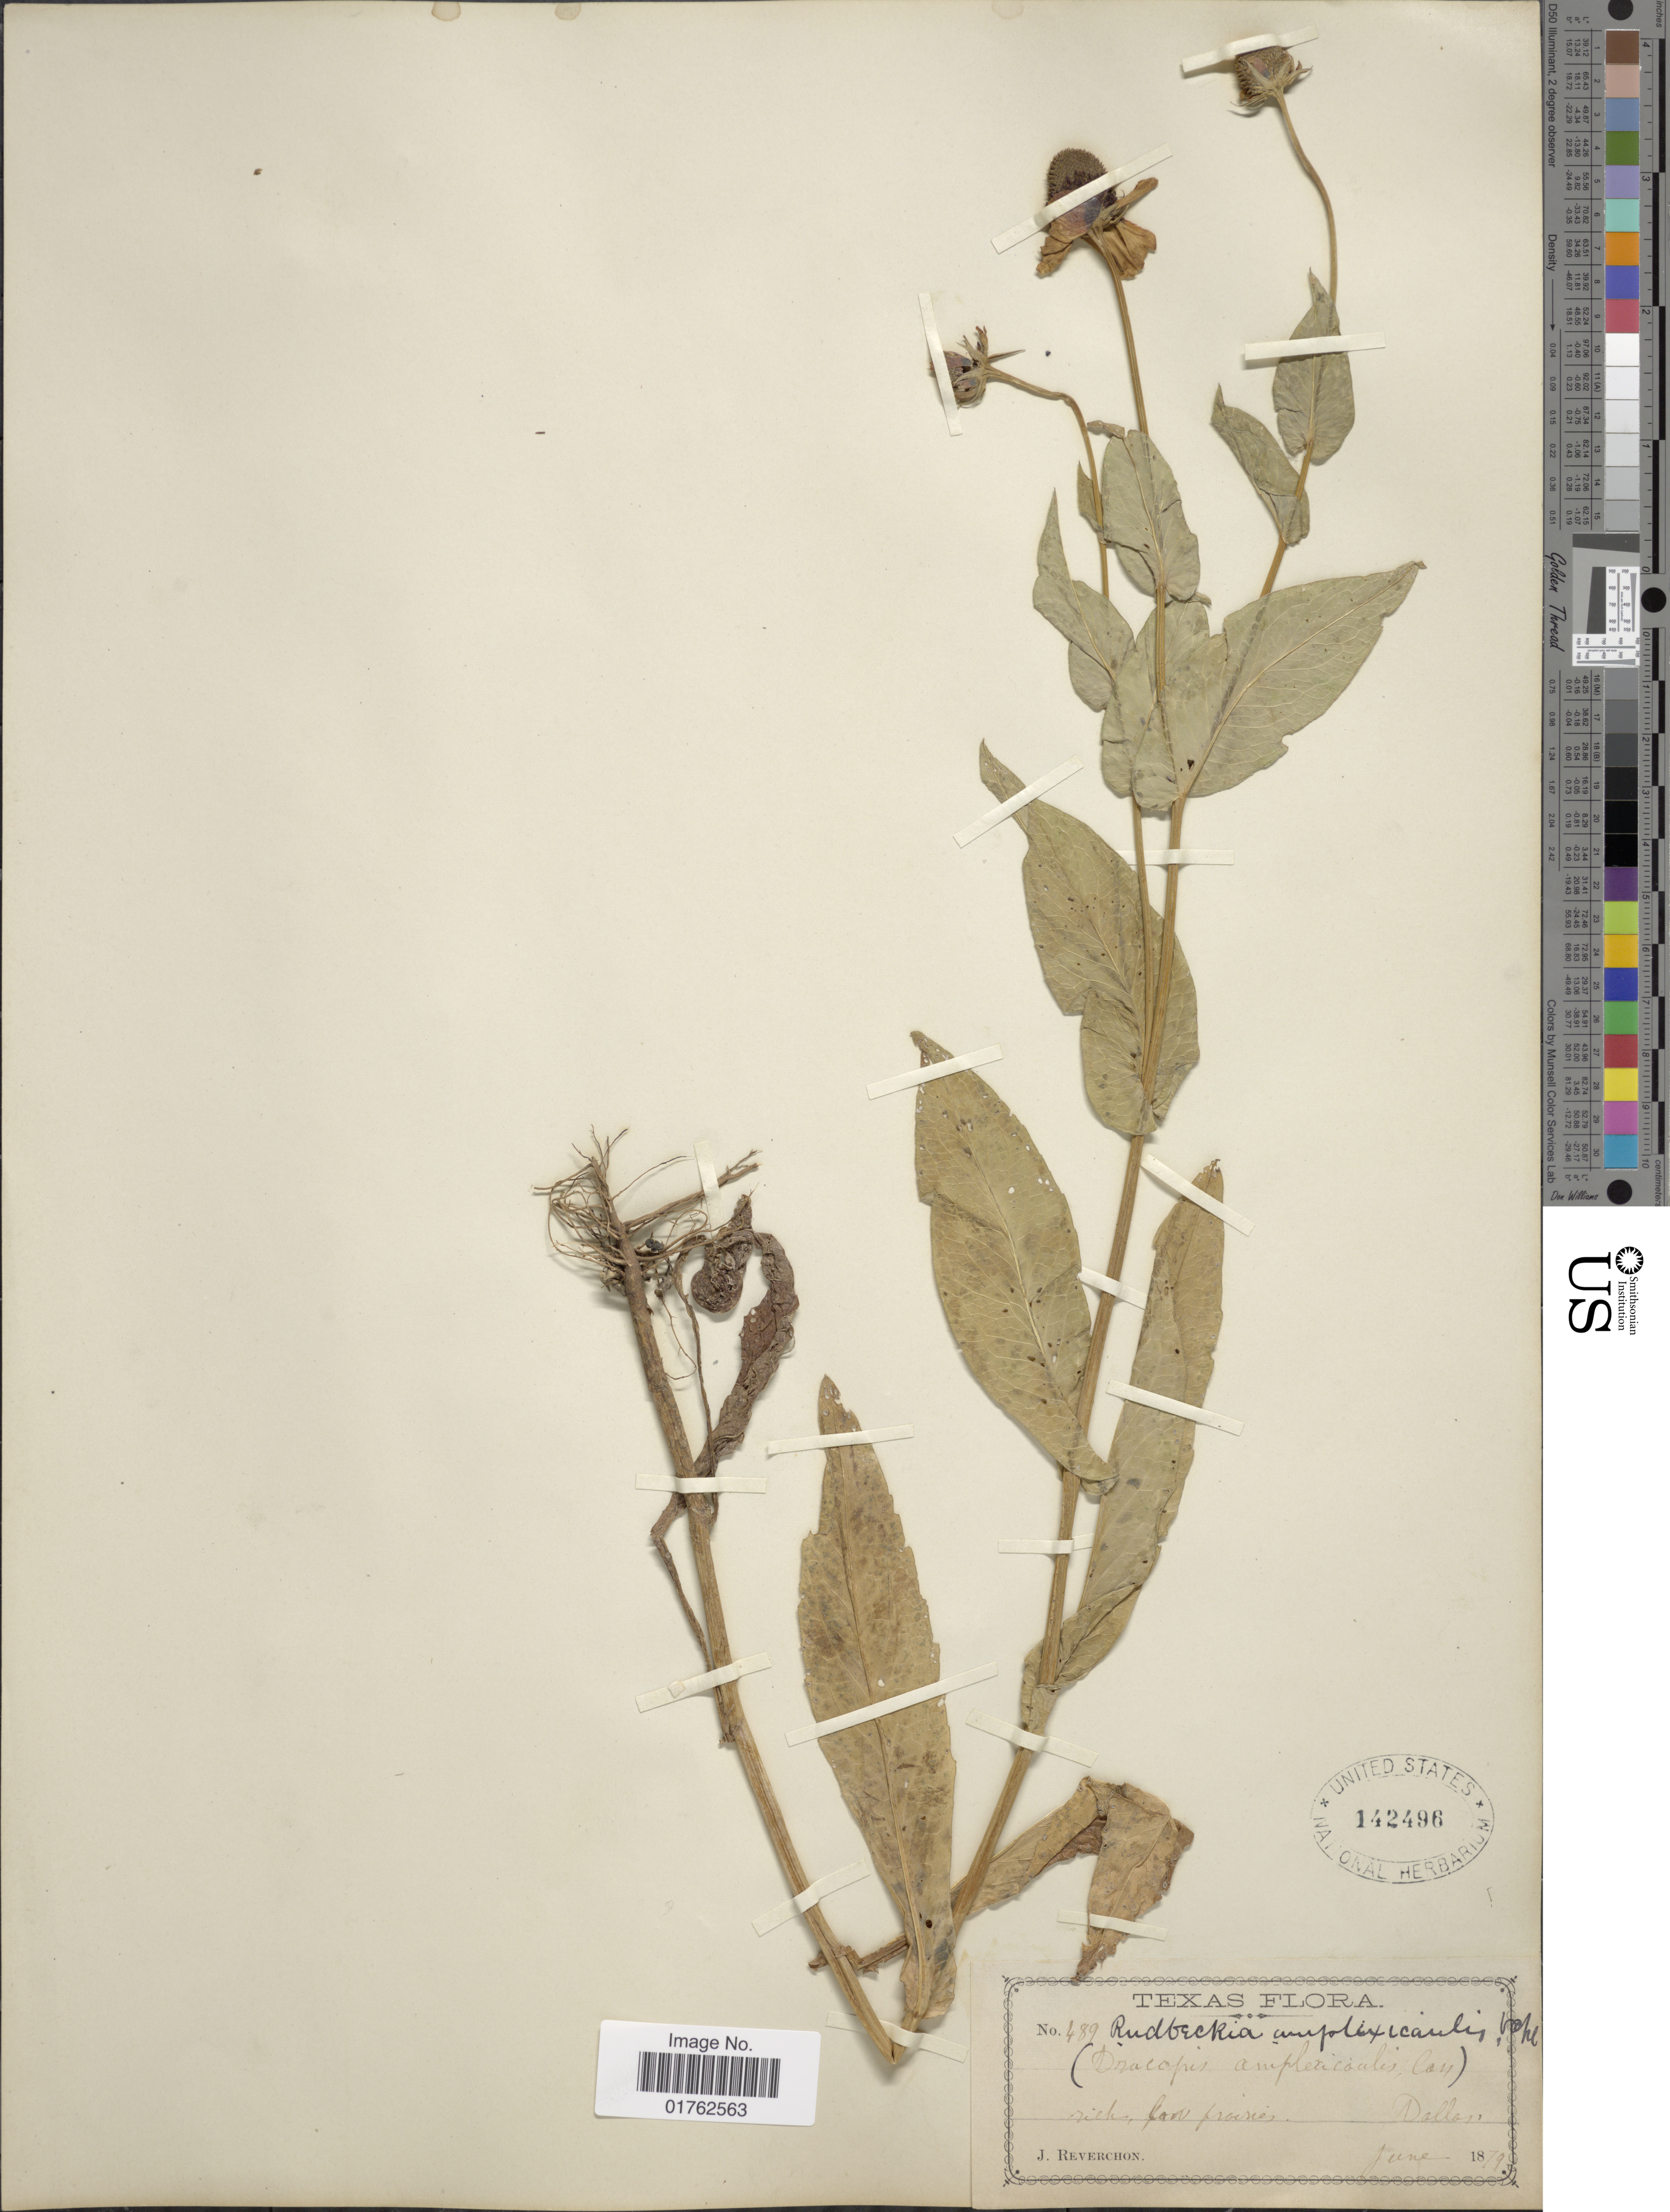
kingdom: Plantae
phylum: Tracheophyta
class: Magnoliopsida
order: Asterales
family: Asteraceae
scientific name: Dracopis amplexicaulis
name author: (Vahl) Cass.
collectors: J. Reverchon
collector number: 489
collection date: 1879-06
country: United States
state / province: Texas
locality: Dallas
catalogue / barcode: US 142496